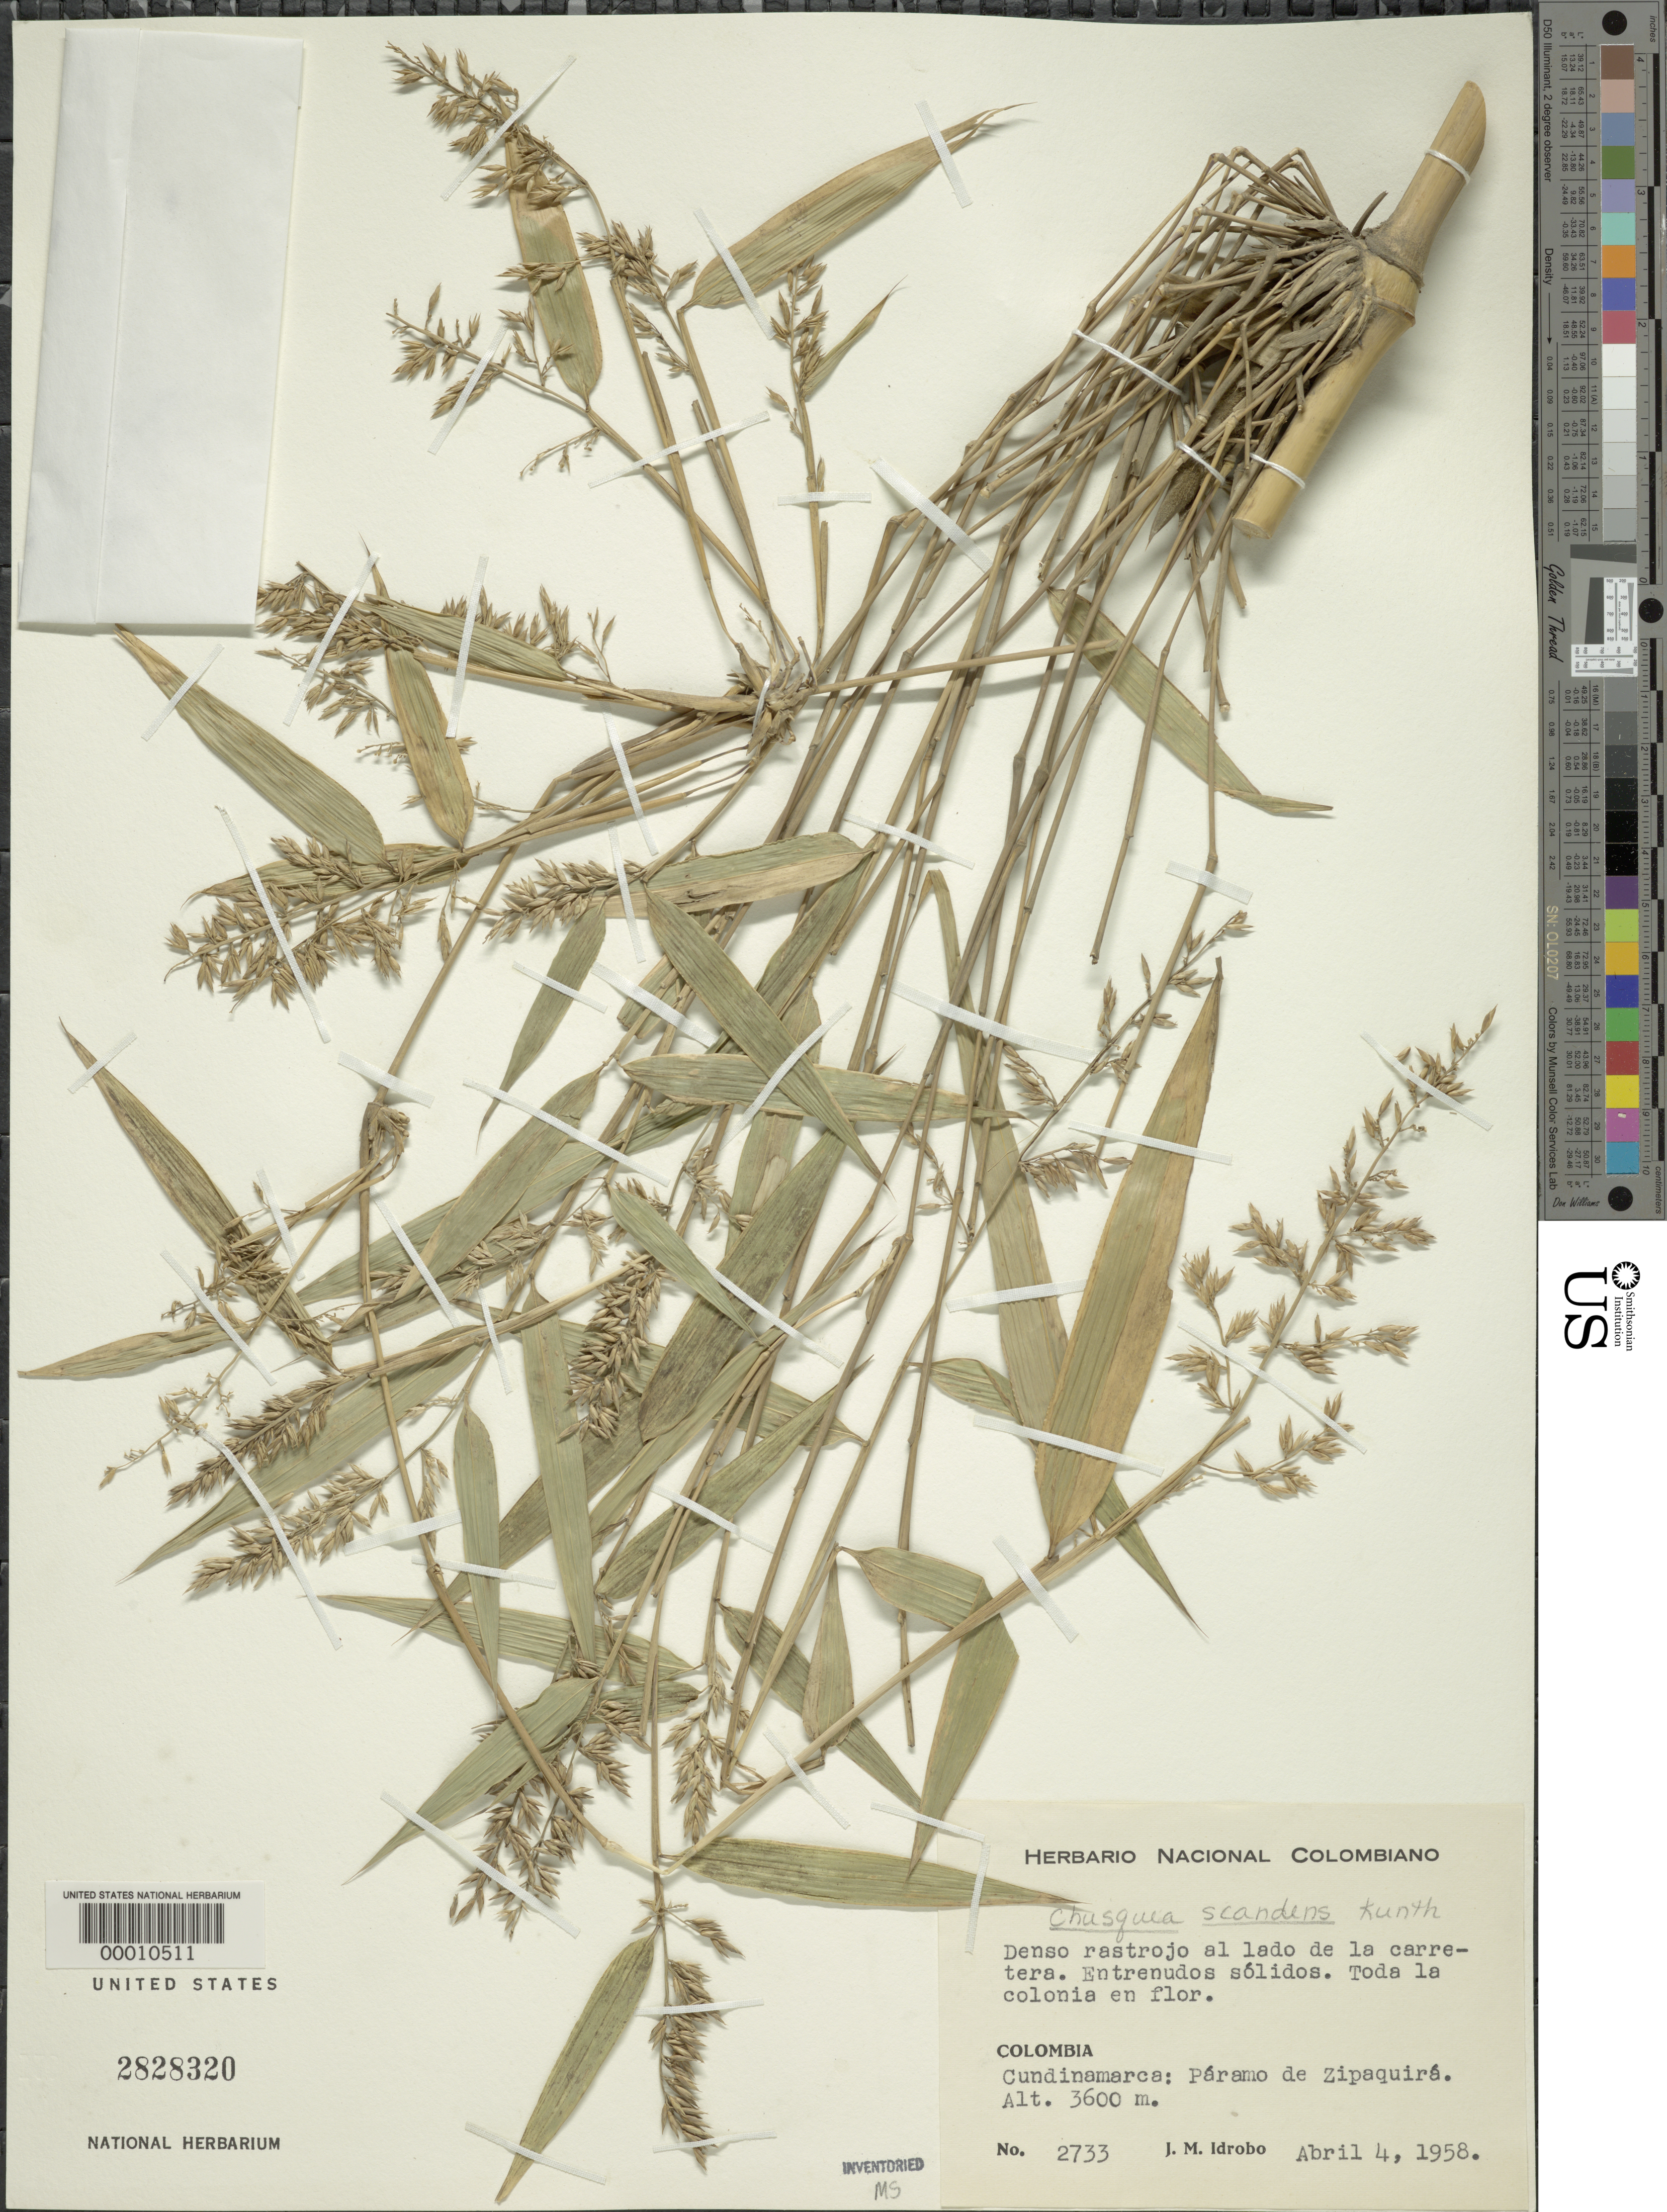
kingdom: Plantae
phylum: Tracheophyta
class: Liliopsida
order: Poales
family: Poaceae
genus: Chusquea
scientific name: Chusquea scandens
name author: Kunth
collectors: J. M. Idrobo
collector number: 2733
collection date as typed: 04 Apr 1958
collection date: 1958-04-04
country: Colombia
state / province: Cundinamarca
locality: Paramo de Zipaquire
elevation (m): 3600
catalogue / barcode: US 2828320